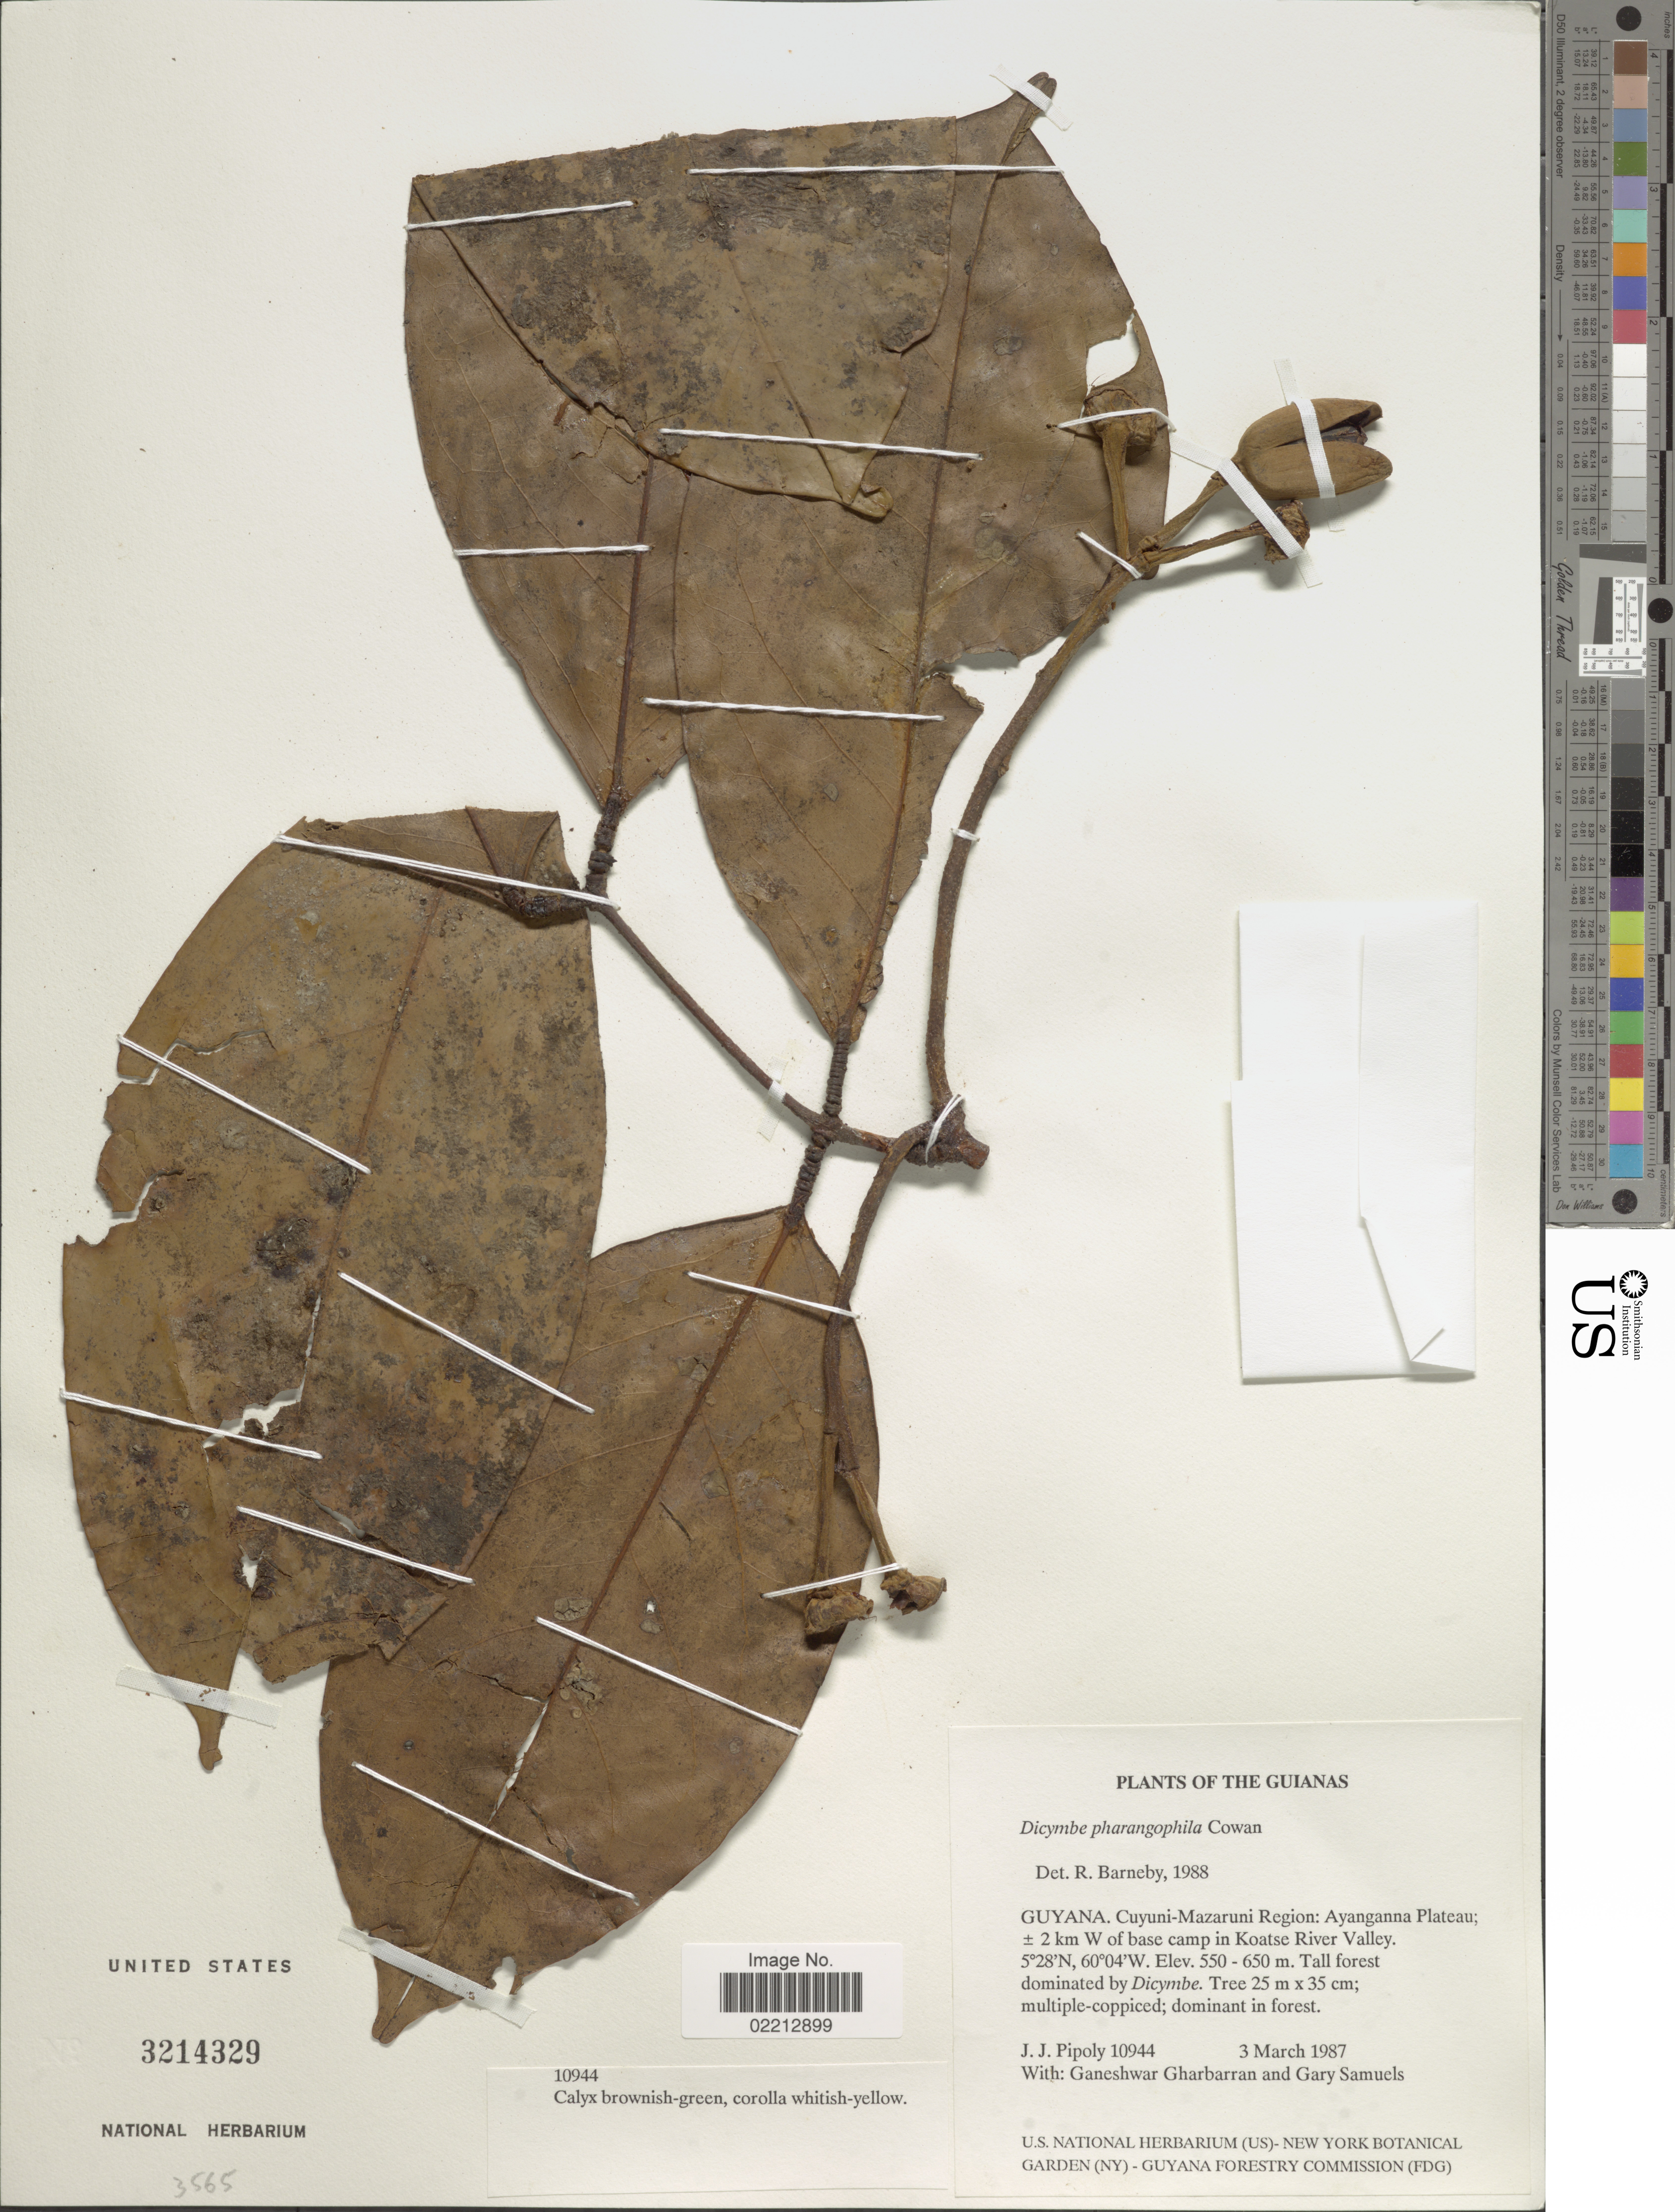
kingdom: Plantae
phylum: Tracheophyta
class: Magnoliopsida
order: Fabales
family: Fabaceae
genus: Dicymbe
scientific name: Dicymbe sp.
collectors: J. J. Pipoly, G. Gharbarran & G. Samuels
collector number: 10944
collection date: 1987-03-03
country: Guyana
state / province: Cuyuni-Mazaruni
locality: Ayanganna Plateau; ± 2 km W of base camp in Koatse River Valley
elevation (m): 550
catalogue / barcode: US 3214329